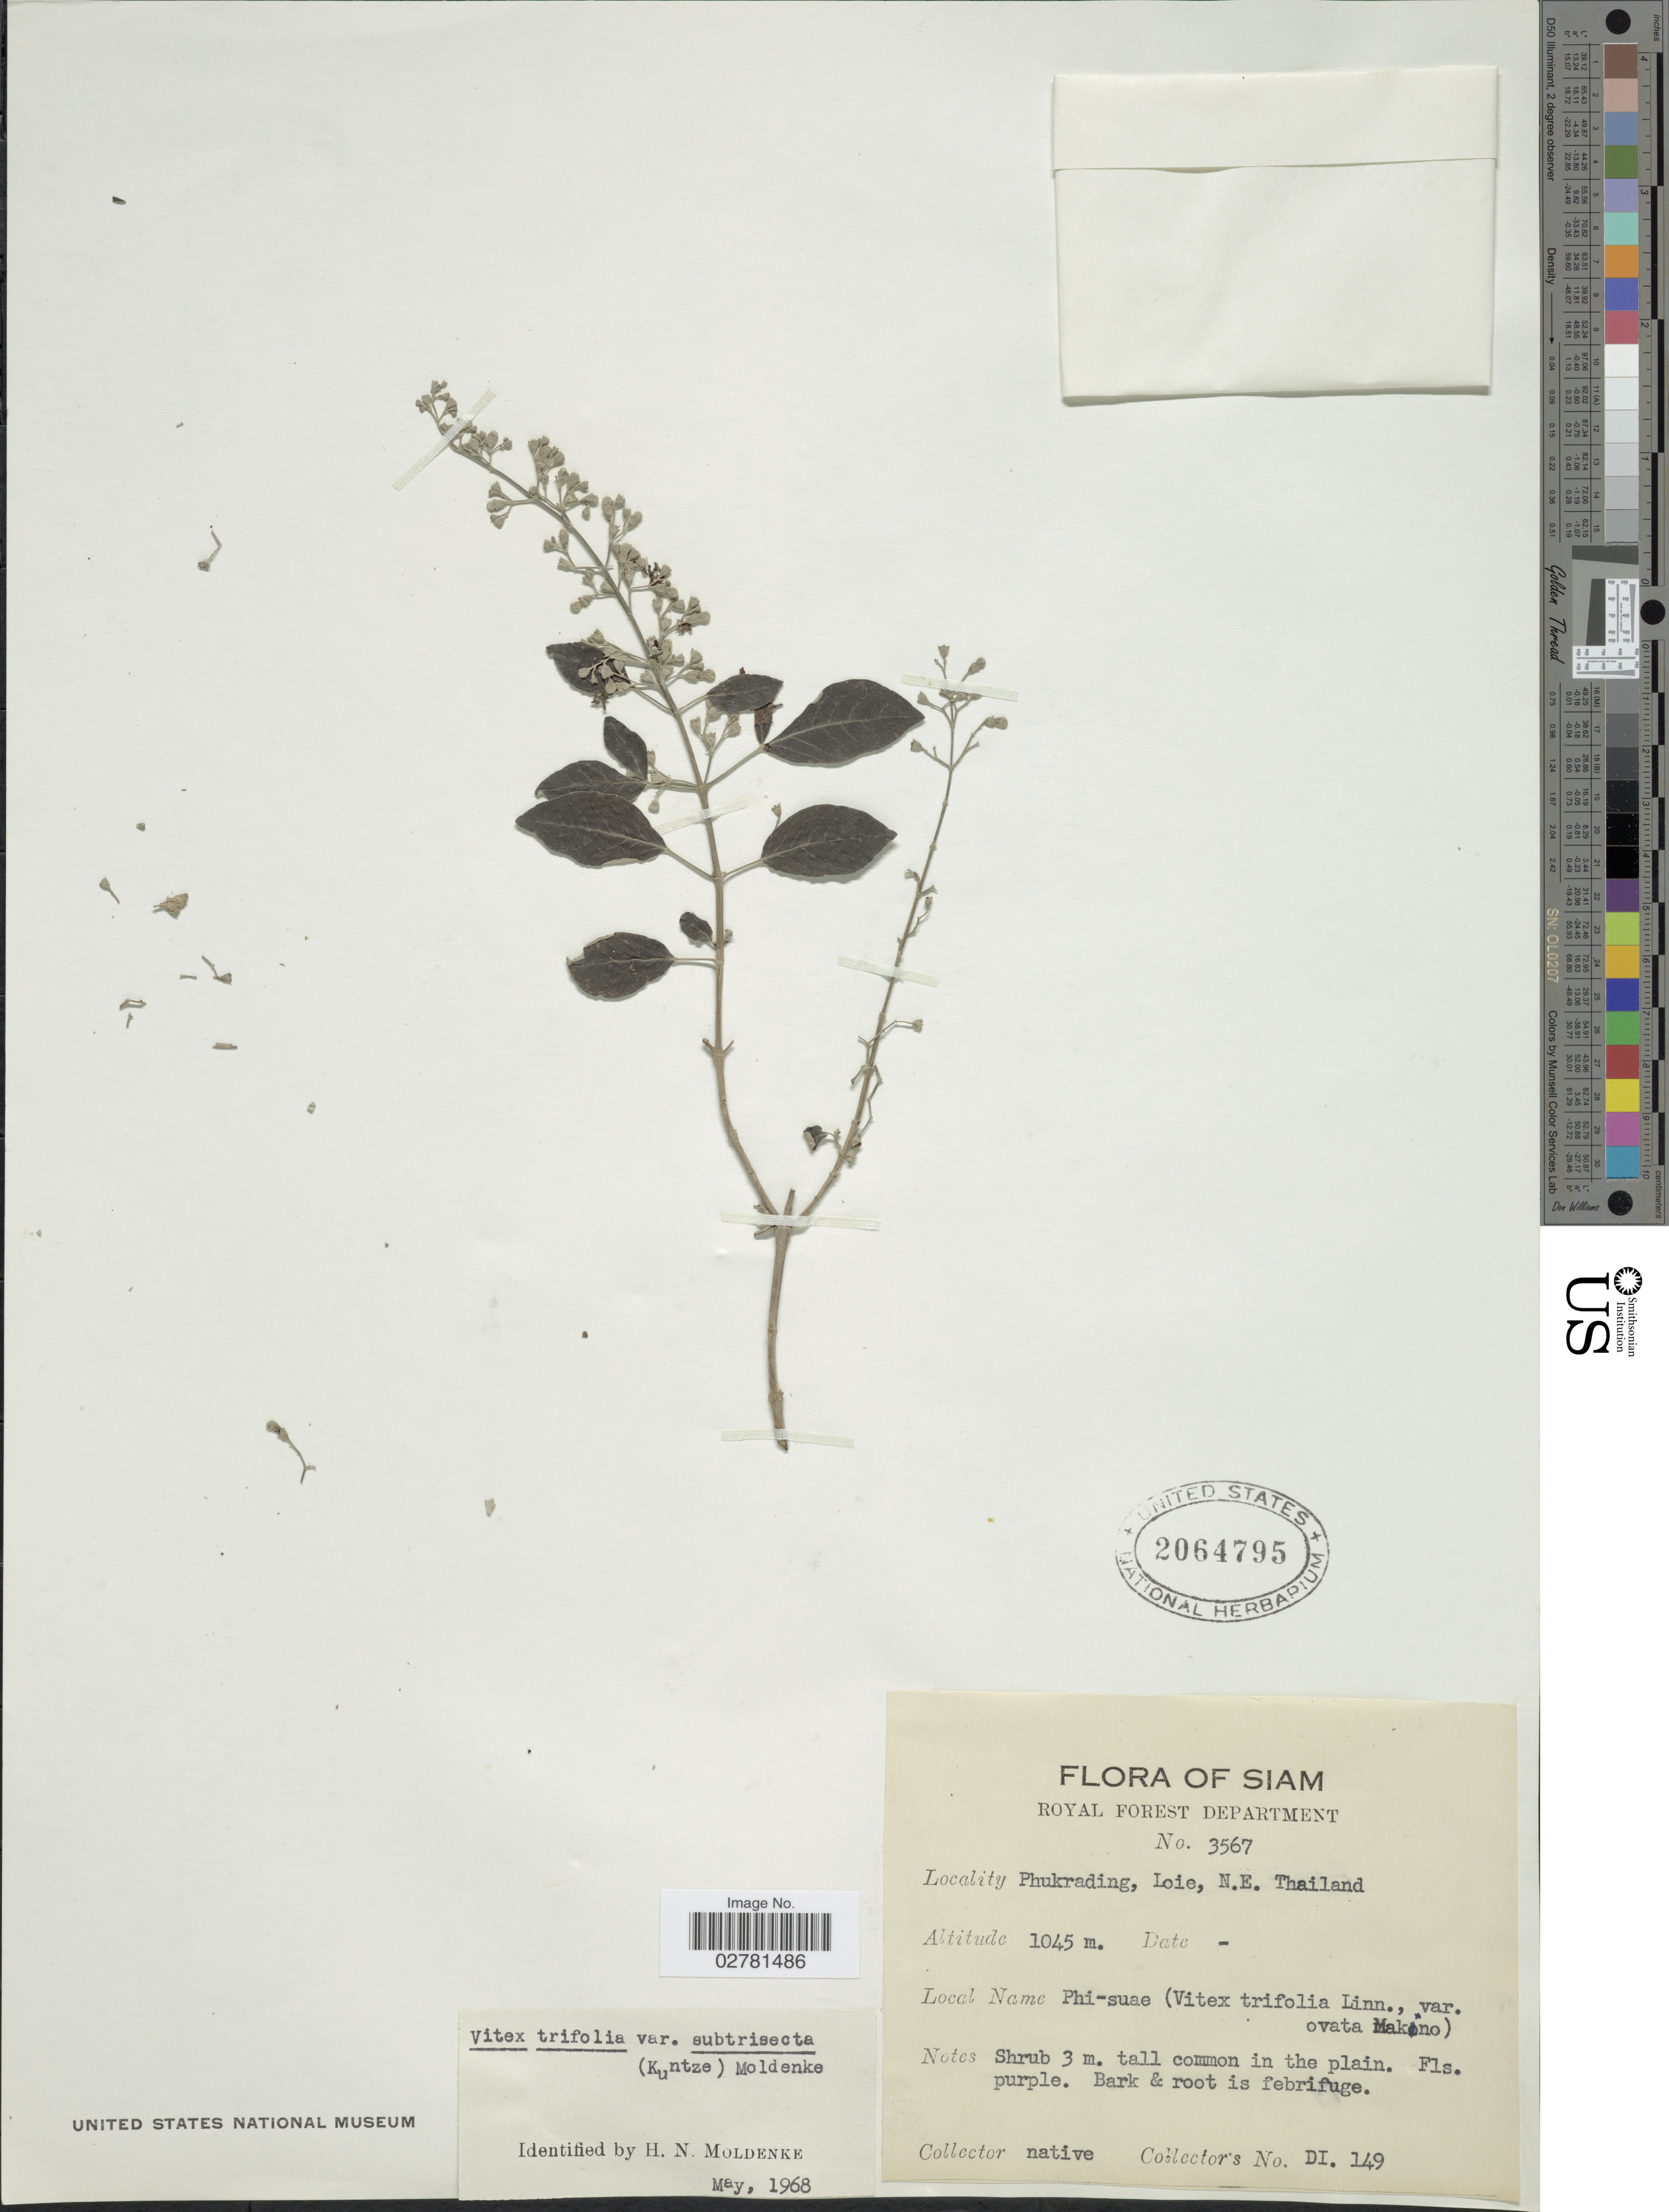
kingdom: Plantae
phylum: Tracheophyta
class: Magnoliopsida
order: Lamiales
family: Lamiaceae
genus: Vitex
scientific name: Vitex trifolia var. subtrisecta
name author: (Kuntze) Moldenke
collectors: Native collector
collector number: DI.149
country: Thailand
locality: Siam. Phukrading, Loie, N.E. Thailand.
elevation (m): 1045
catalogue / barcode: US 2064795